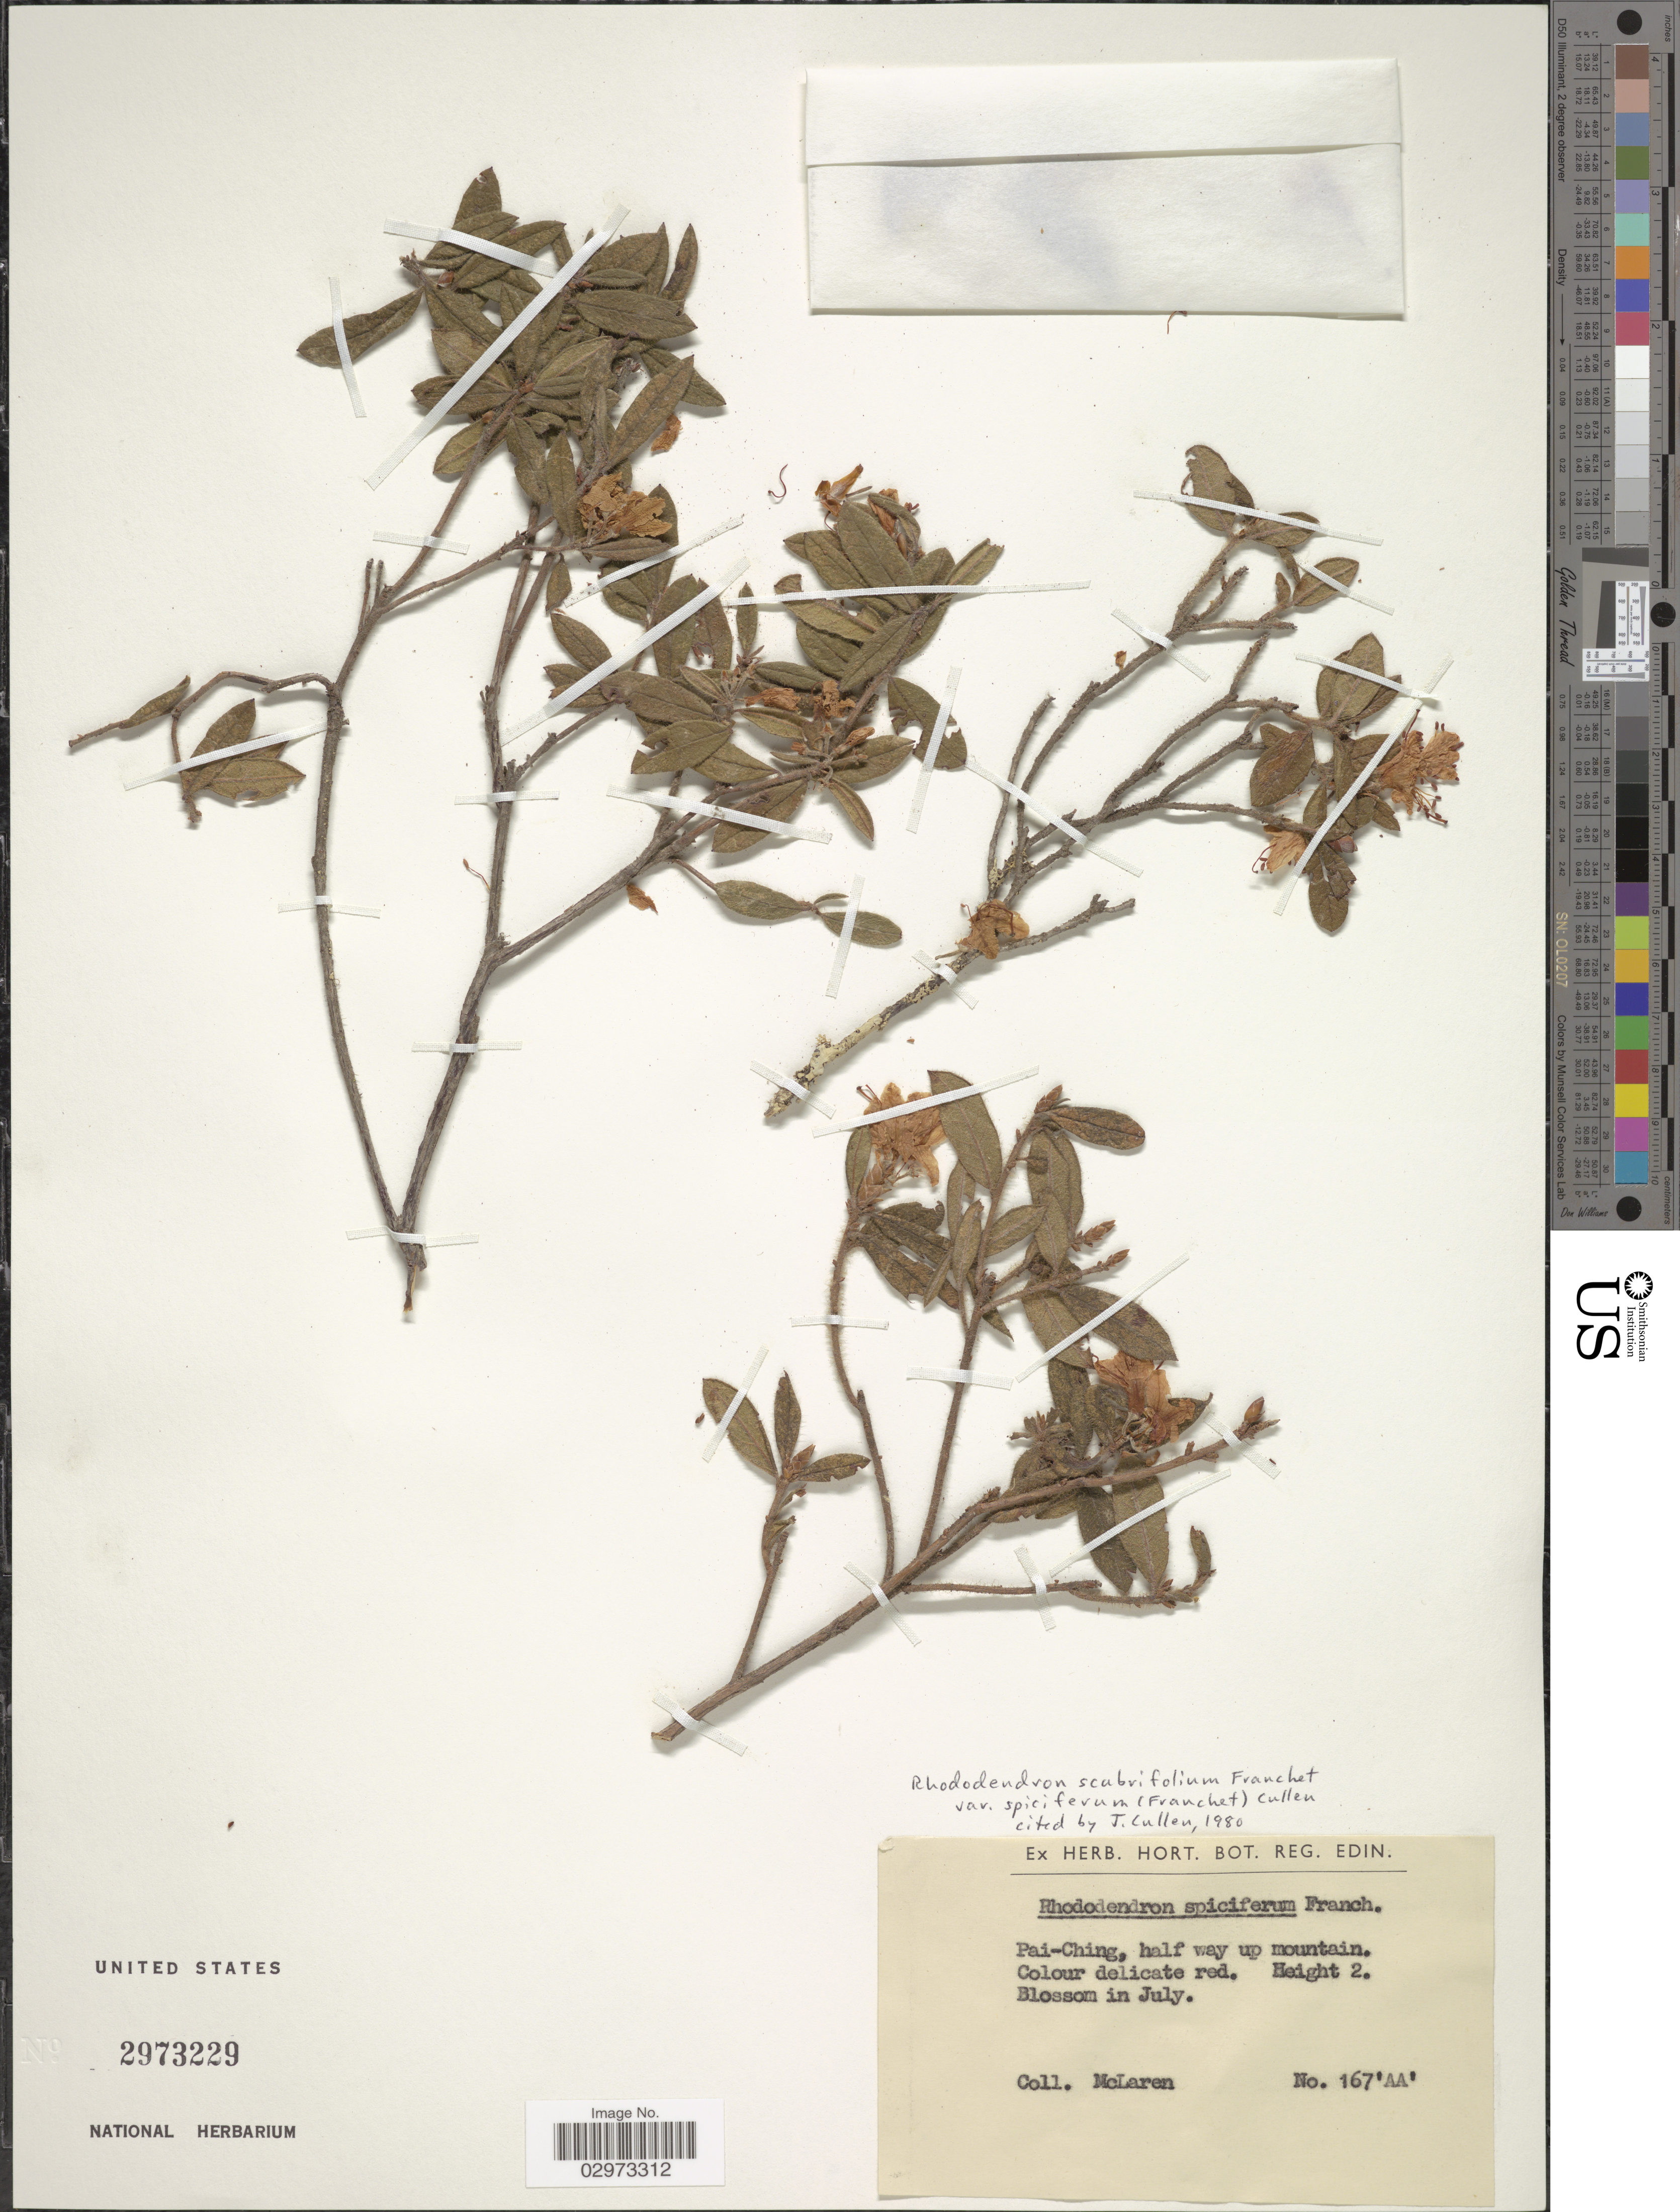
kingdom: Plantae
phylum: Tracheophyta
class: Magnoliopsida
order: Ericales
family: Ericaceae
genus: Rhododendron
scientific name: Rhododendron scabrifolium var. spiciferum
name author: (Franch.) Cullen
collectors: McLaren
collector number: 167'AA'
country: China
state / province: Shanxi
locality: Pai-Ching, half way up mountain.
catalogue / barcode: US 2973229